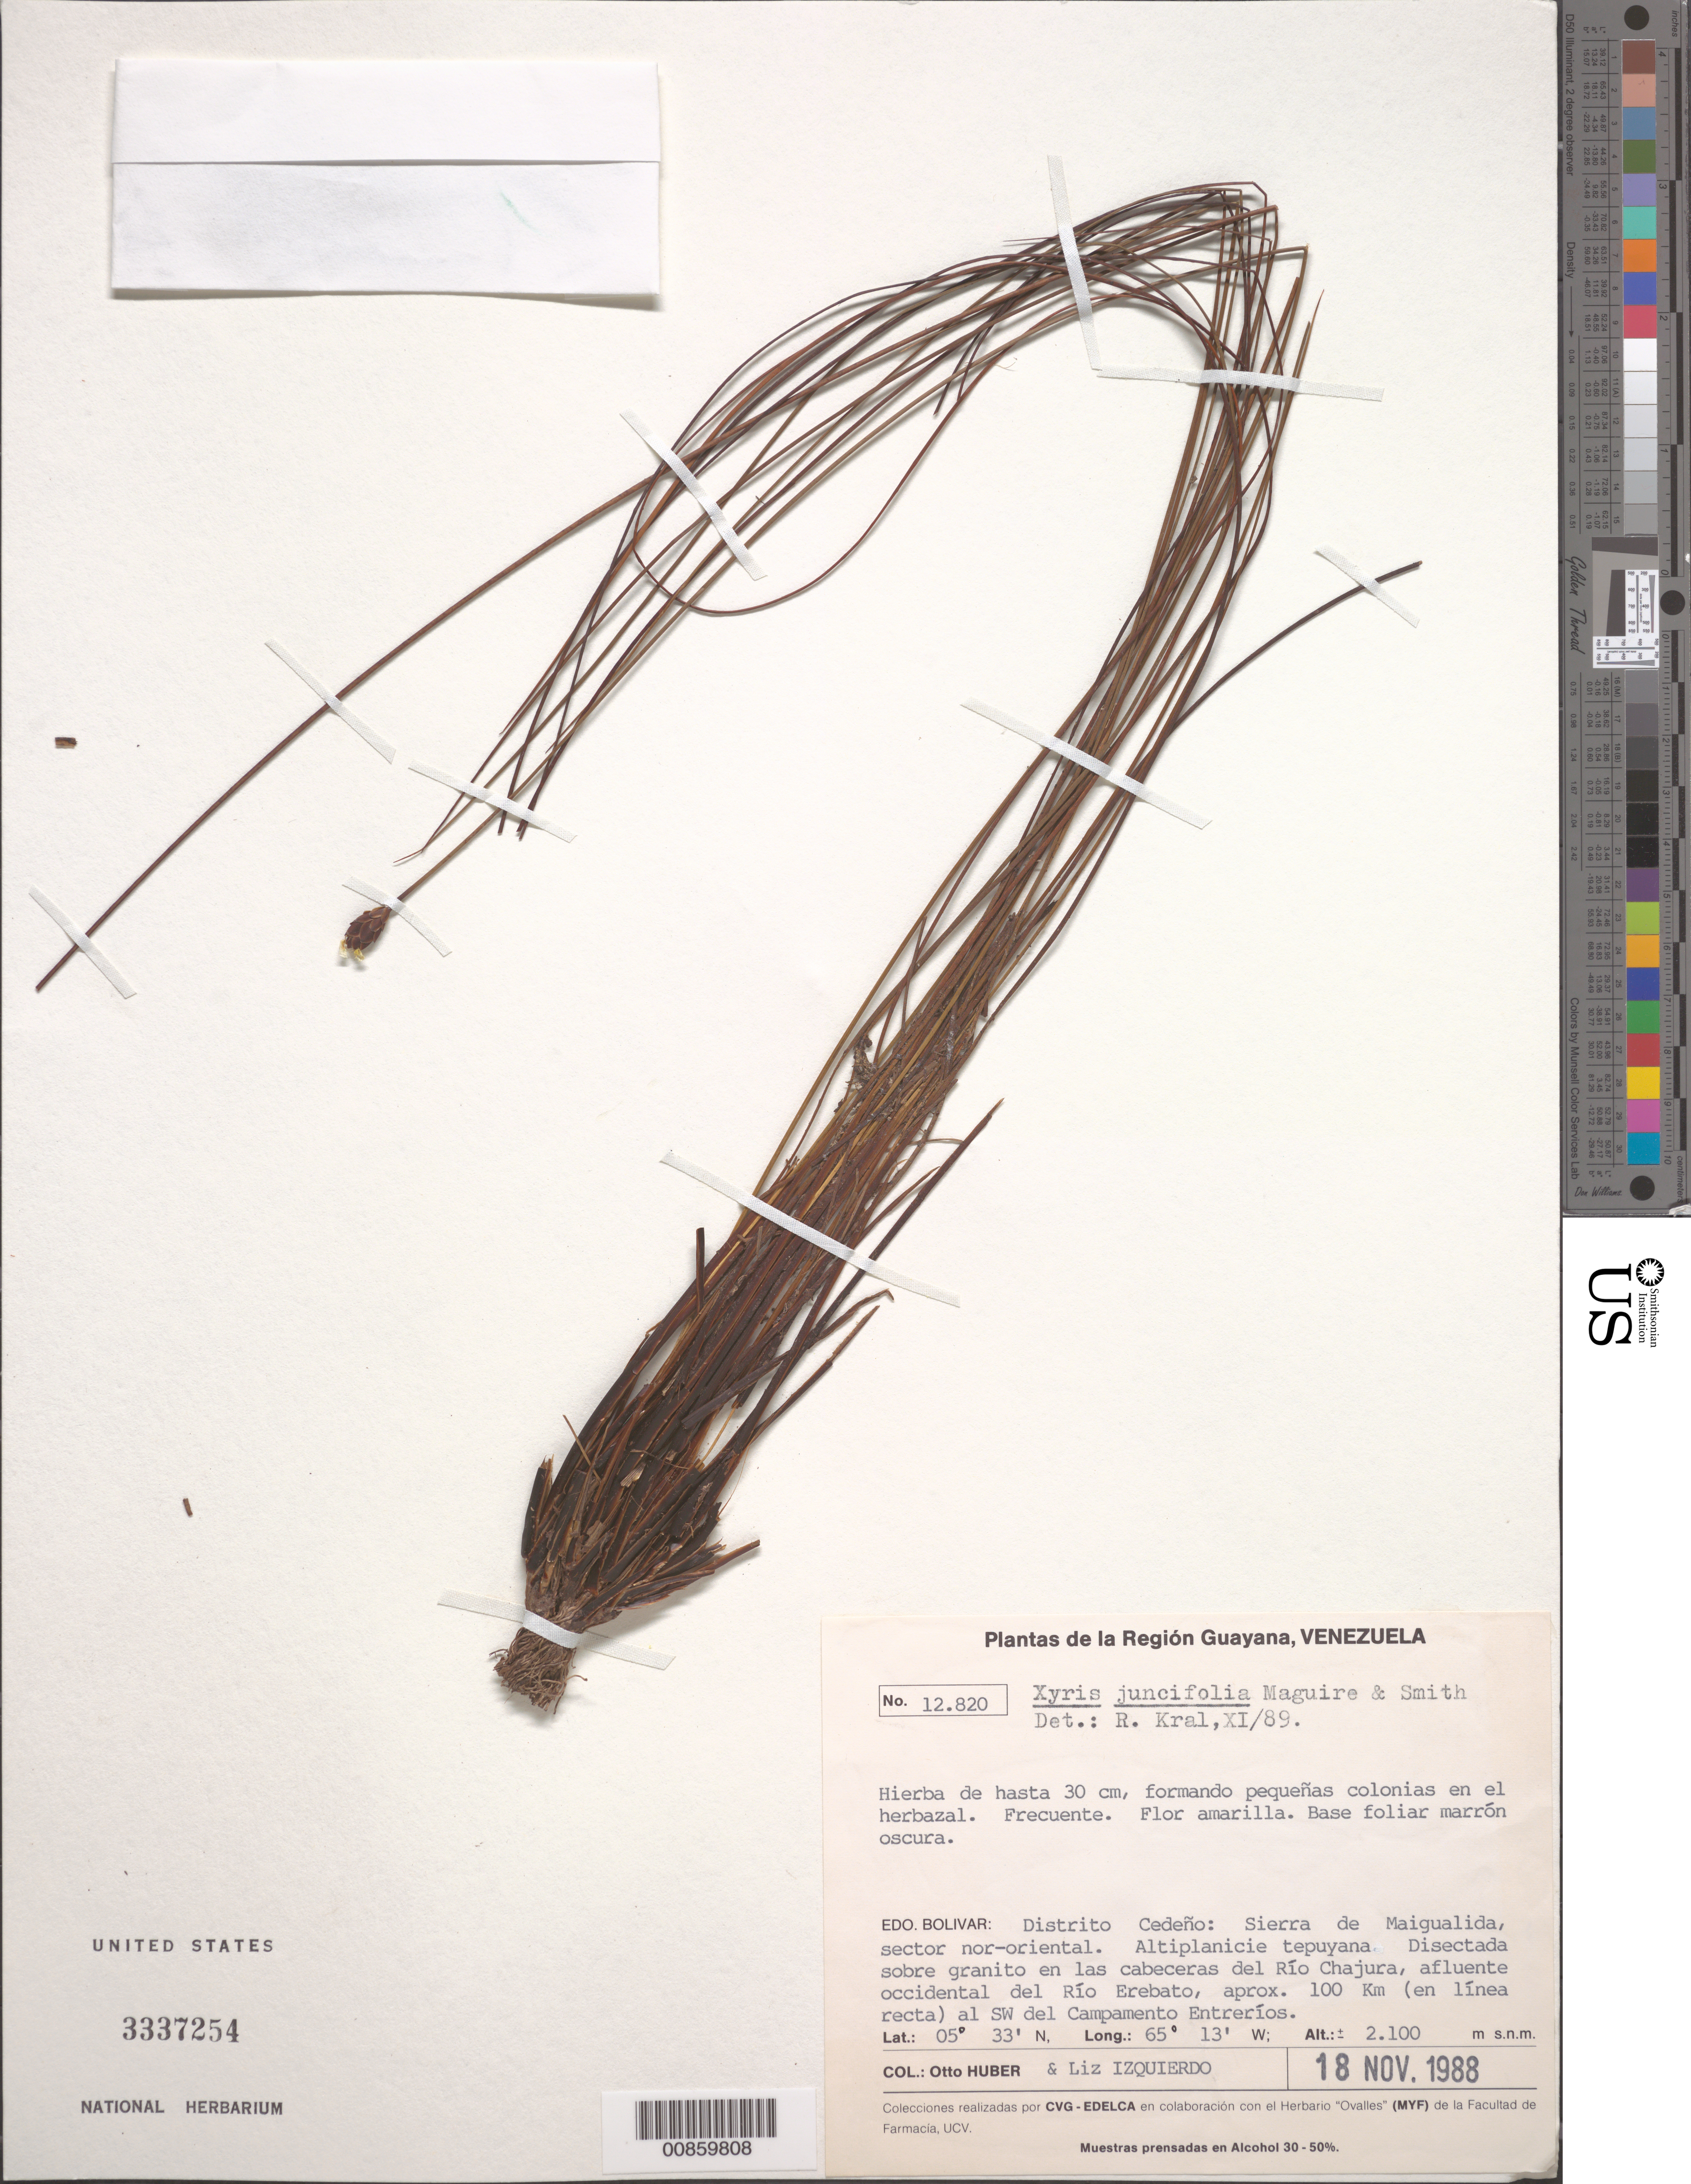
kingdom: Plantae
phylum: Tracheophyta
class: Liliopsida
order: Poales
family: Xyridaceae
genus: Xyris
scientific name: Xyris juncifolia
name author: Maguire & L.B. Sm.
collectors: O. Huber & L. Izquierdo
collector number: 12820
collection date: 1988-11-18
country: Venezuela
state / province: Bolivar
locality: Distrito Cedeñ: Sierra de Maigualida. Disectada sobre granito en las cabeceras del Río Chajura, afluente occidental del Río Erebato, aprox. 100 Km (en línea recta) al SW del Campamento Entreríos.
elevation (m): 2100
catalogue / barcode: US 3337254